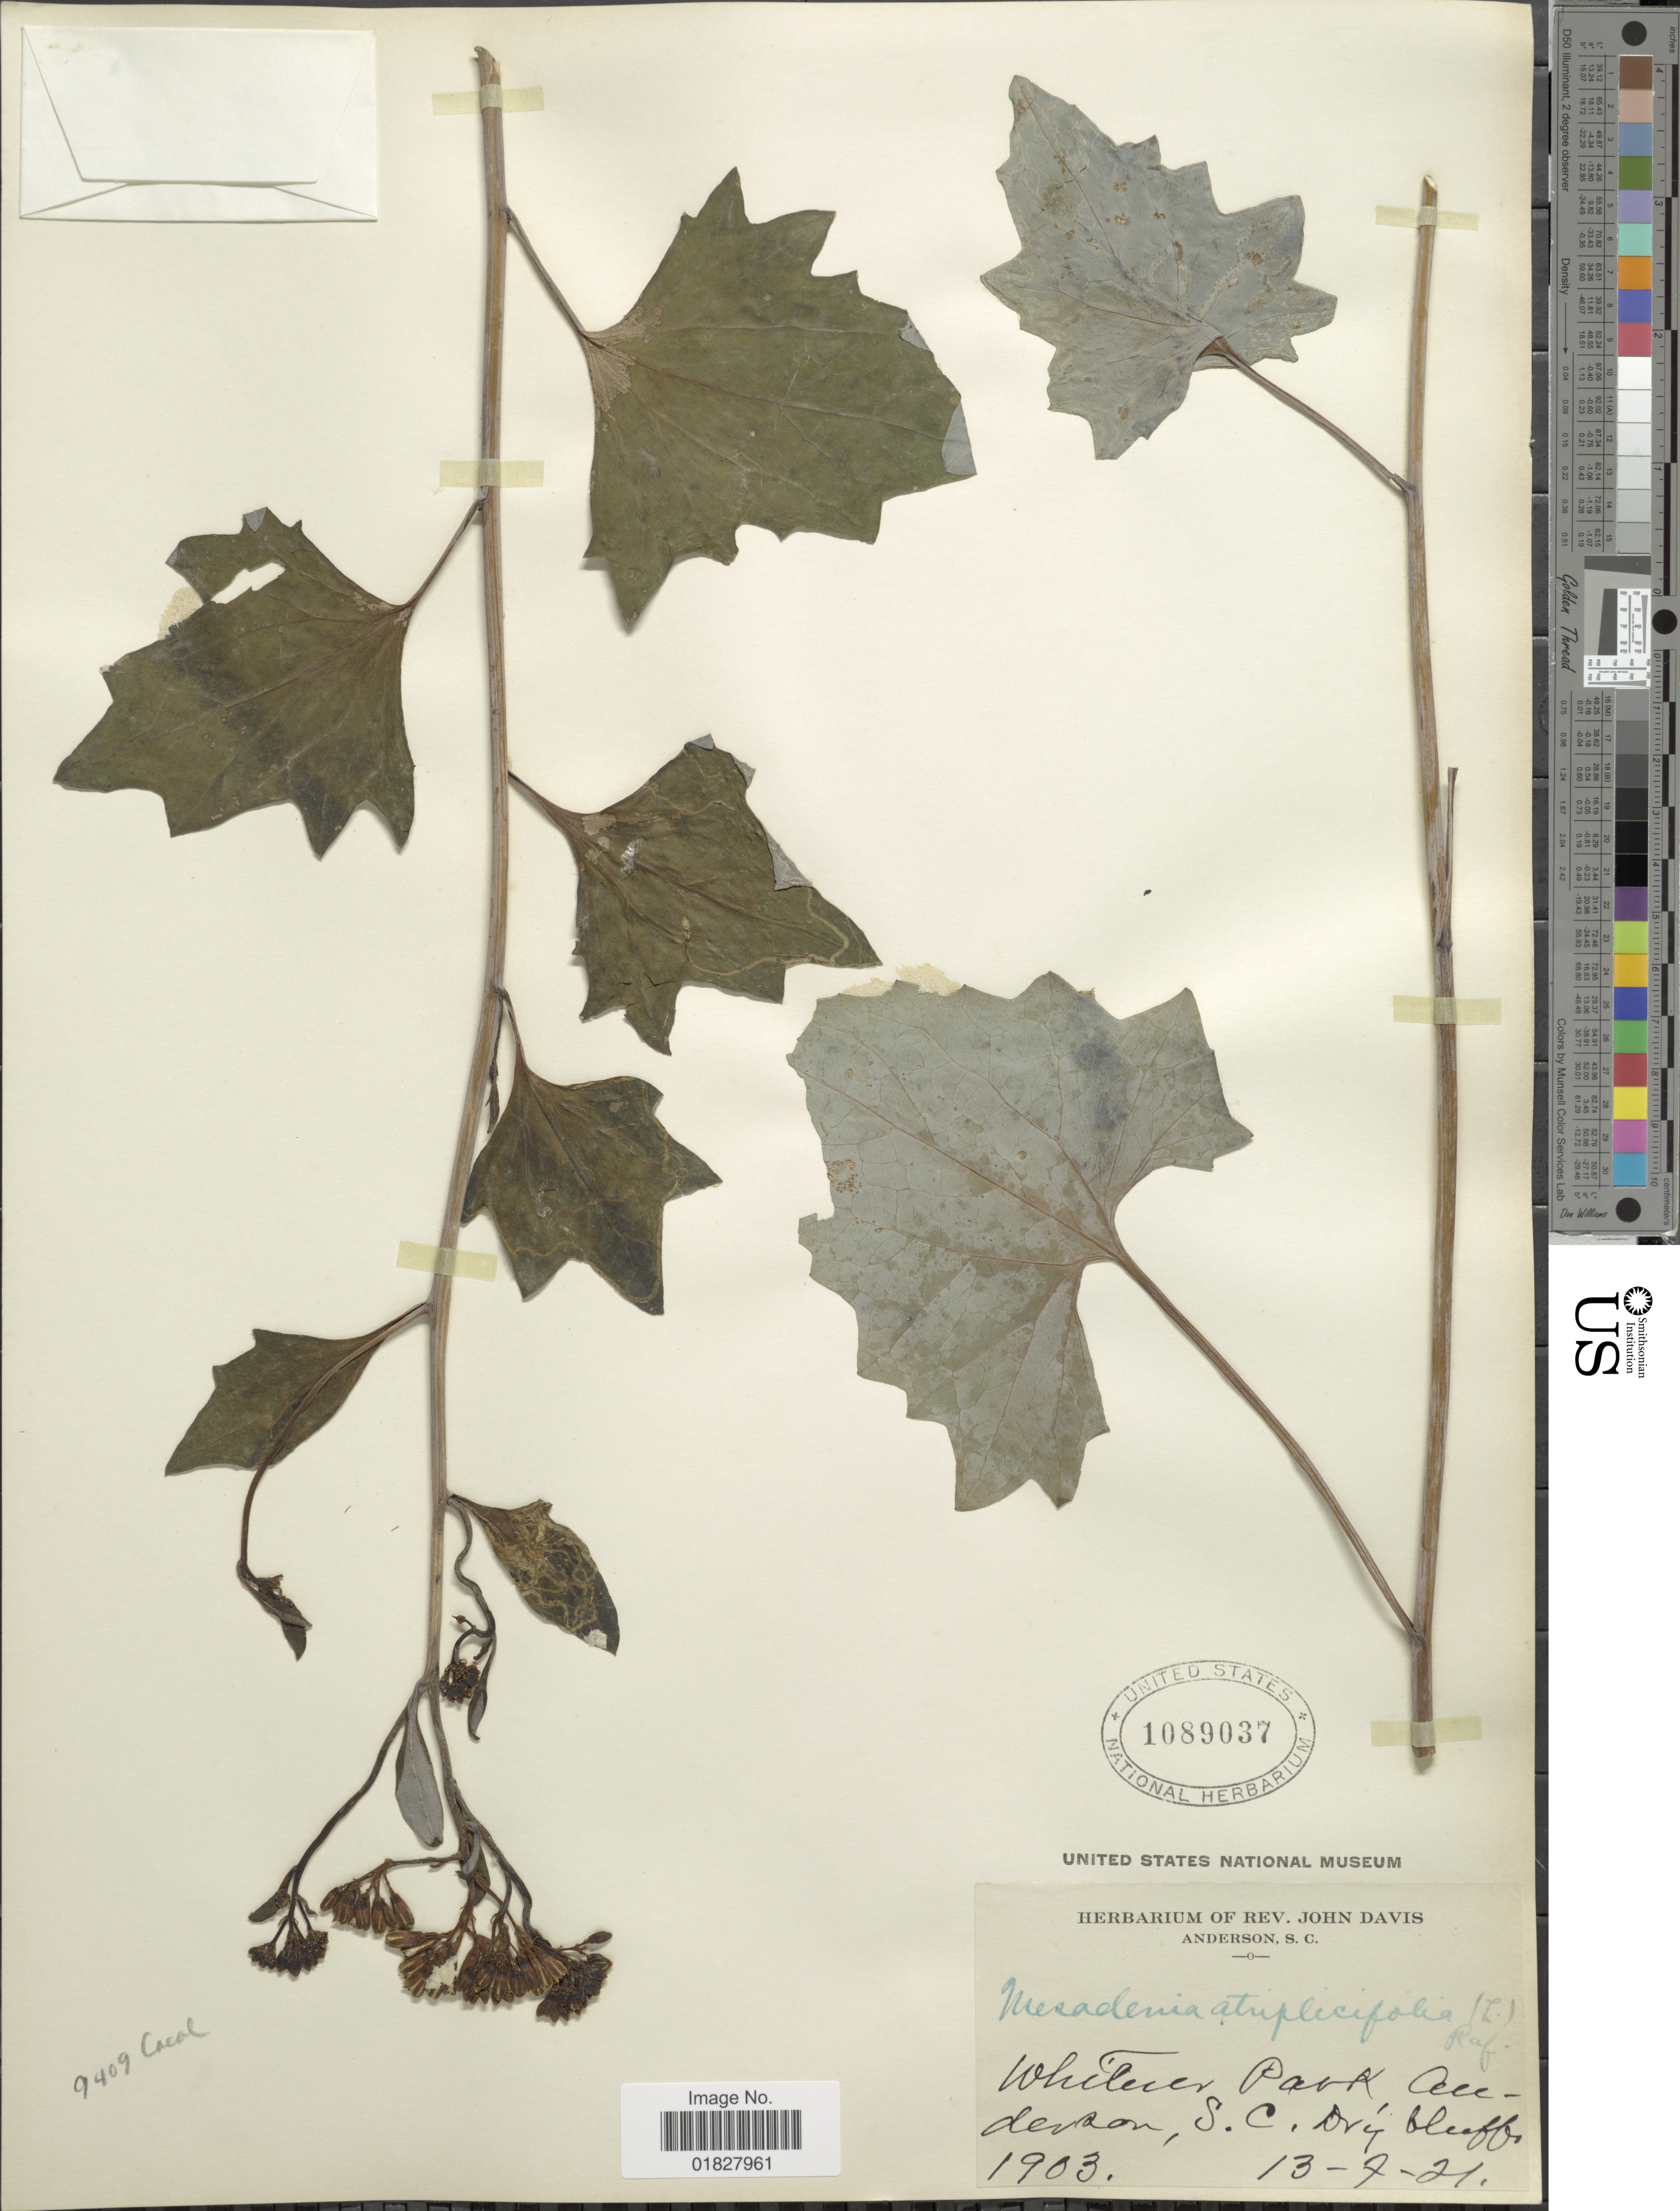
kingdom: Plantae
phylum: Tracheophyta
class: Magnoliopsida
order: Asterales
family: Asteraceae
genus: Arnoglossum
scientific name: Arnoglossum atriplicifolium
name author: (L.) H. Rob.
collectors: ex herb. Rev. John Davis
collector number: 1903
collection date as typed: Transcribed d/m/y: 13/7/21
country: United States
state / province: South Carolina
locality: Whitner Park, Anderson, S.C.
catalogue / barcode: US 1089037